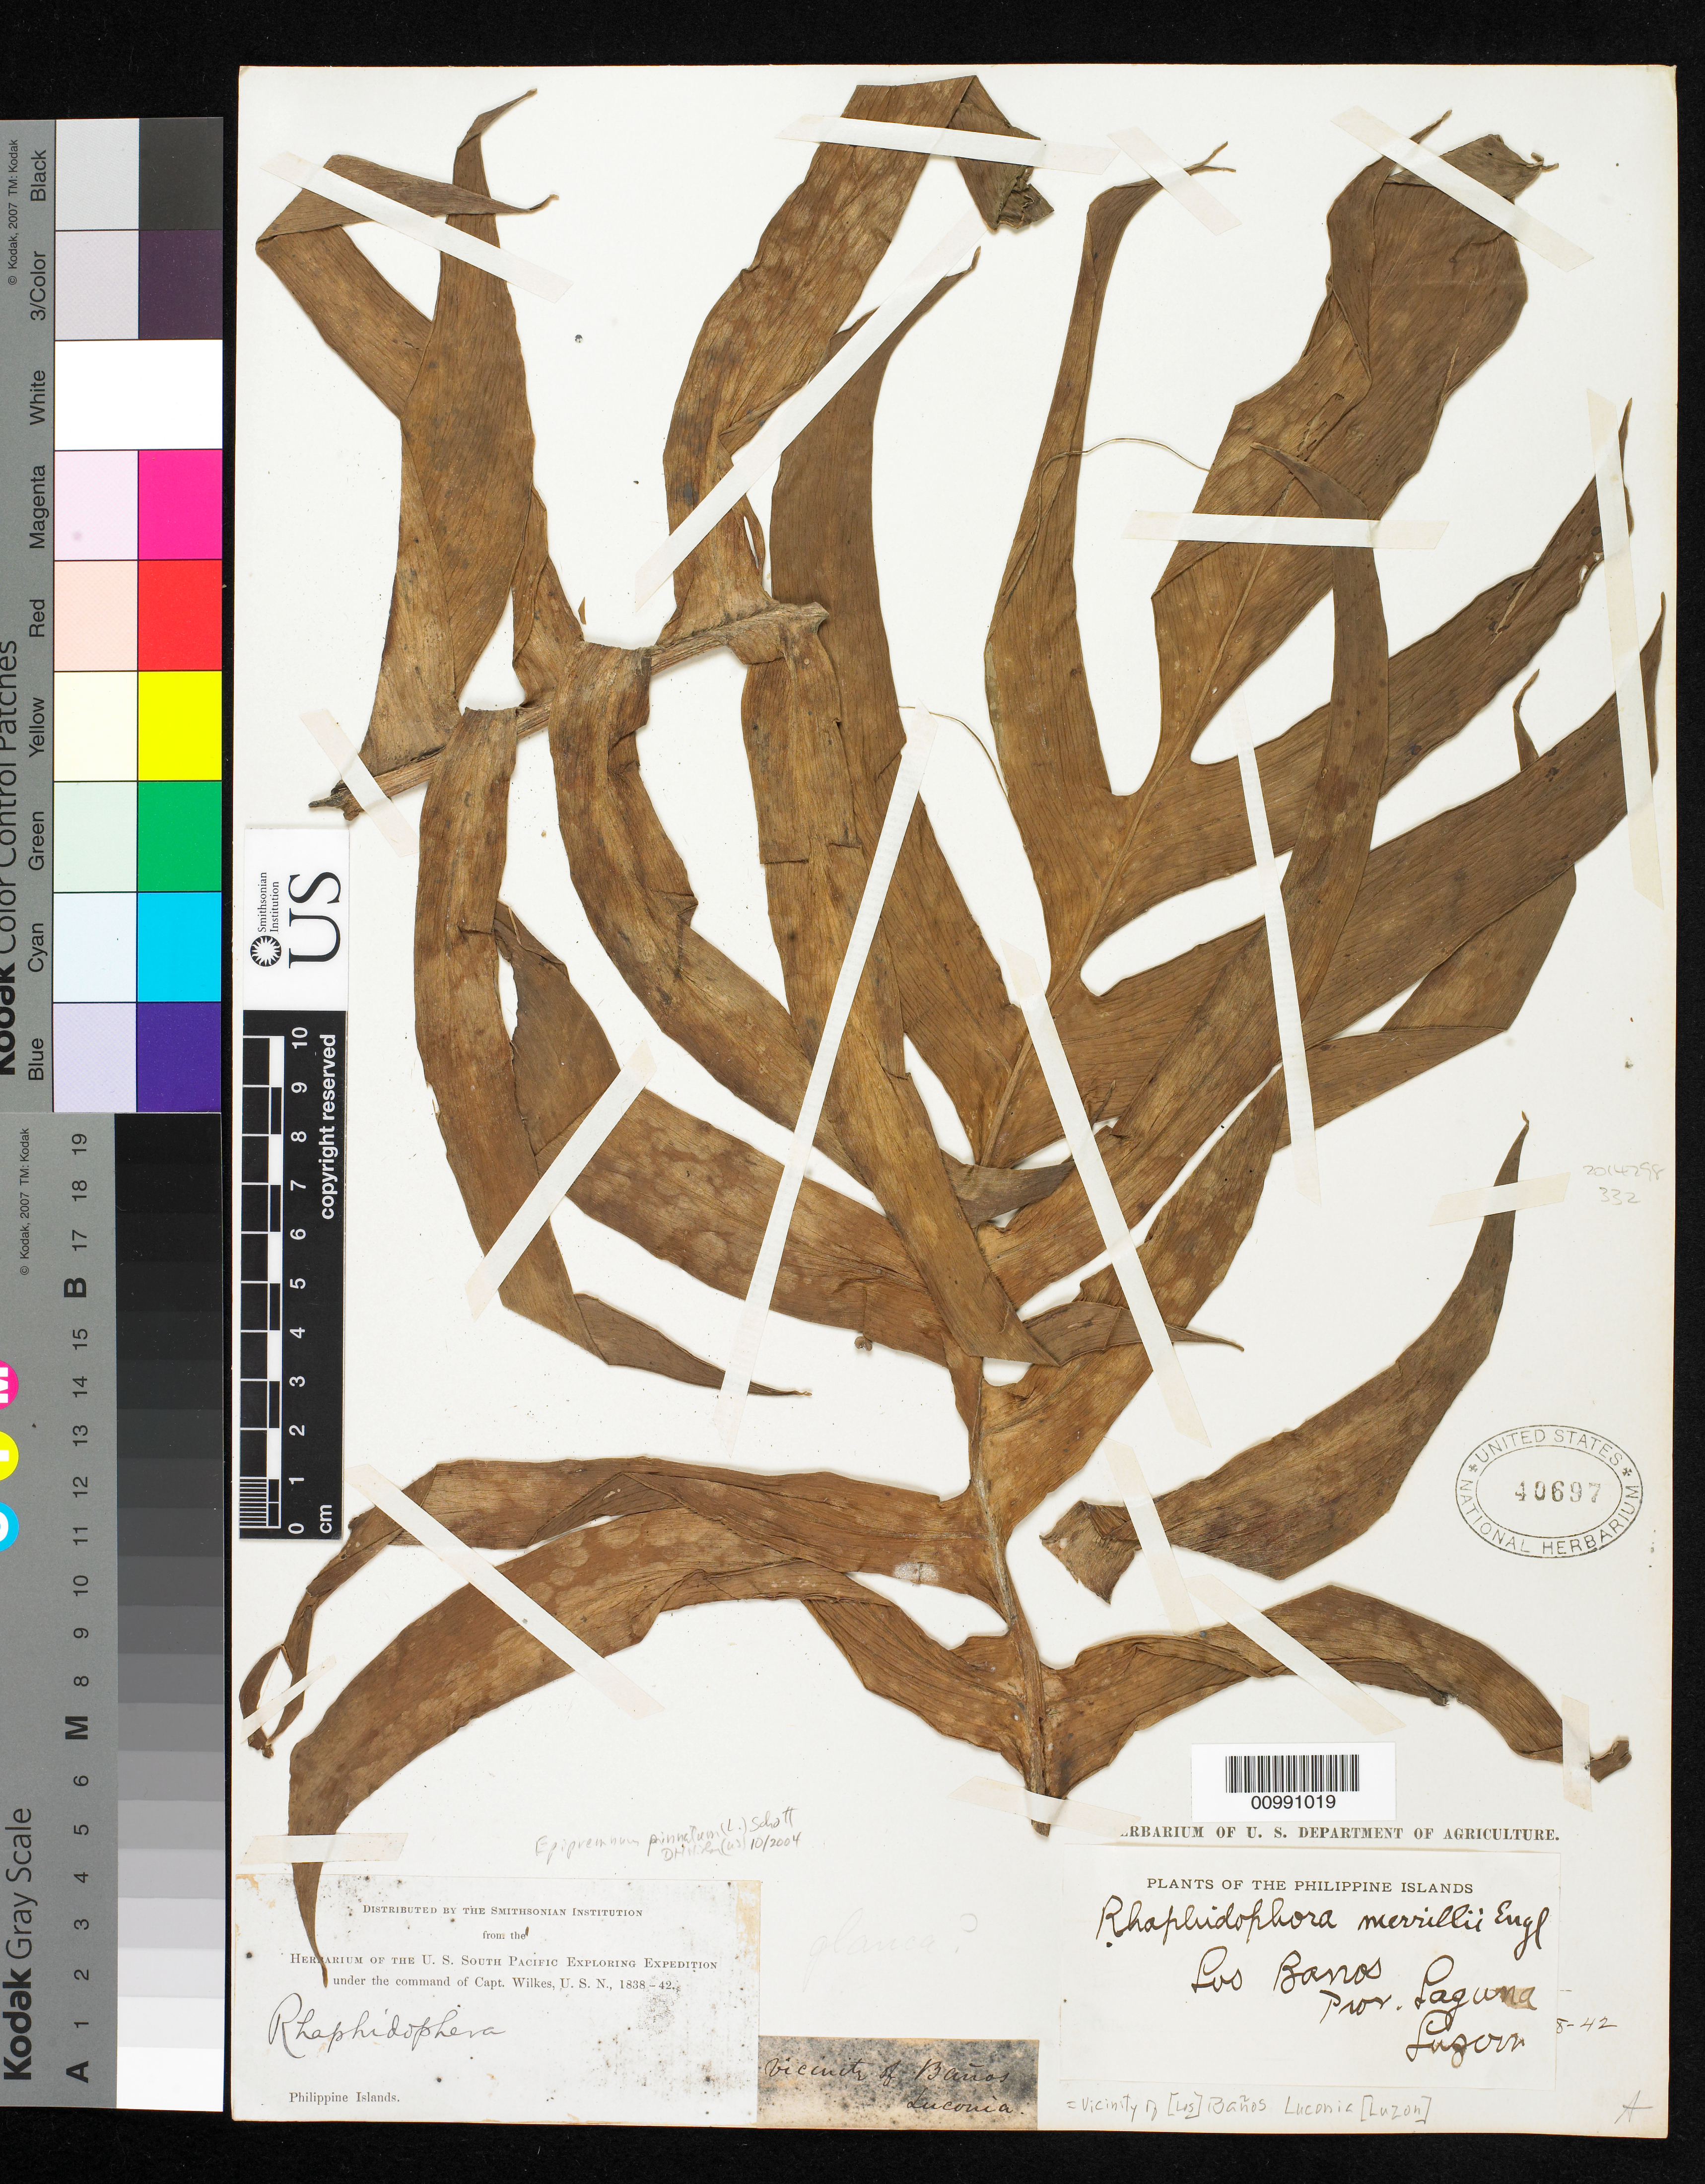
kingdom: Plantae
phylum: Tracheophyta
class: Liliopsida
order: Alismatales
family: Araceae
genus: Epipremnum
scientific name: Epipremnum pinnatum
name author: (L.) Engl.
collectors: Wilkes Explor. Exped.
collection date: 1838/1842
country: Philippines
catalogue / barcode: US 40697